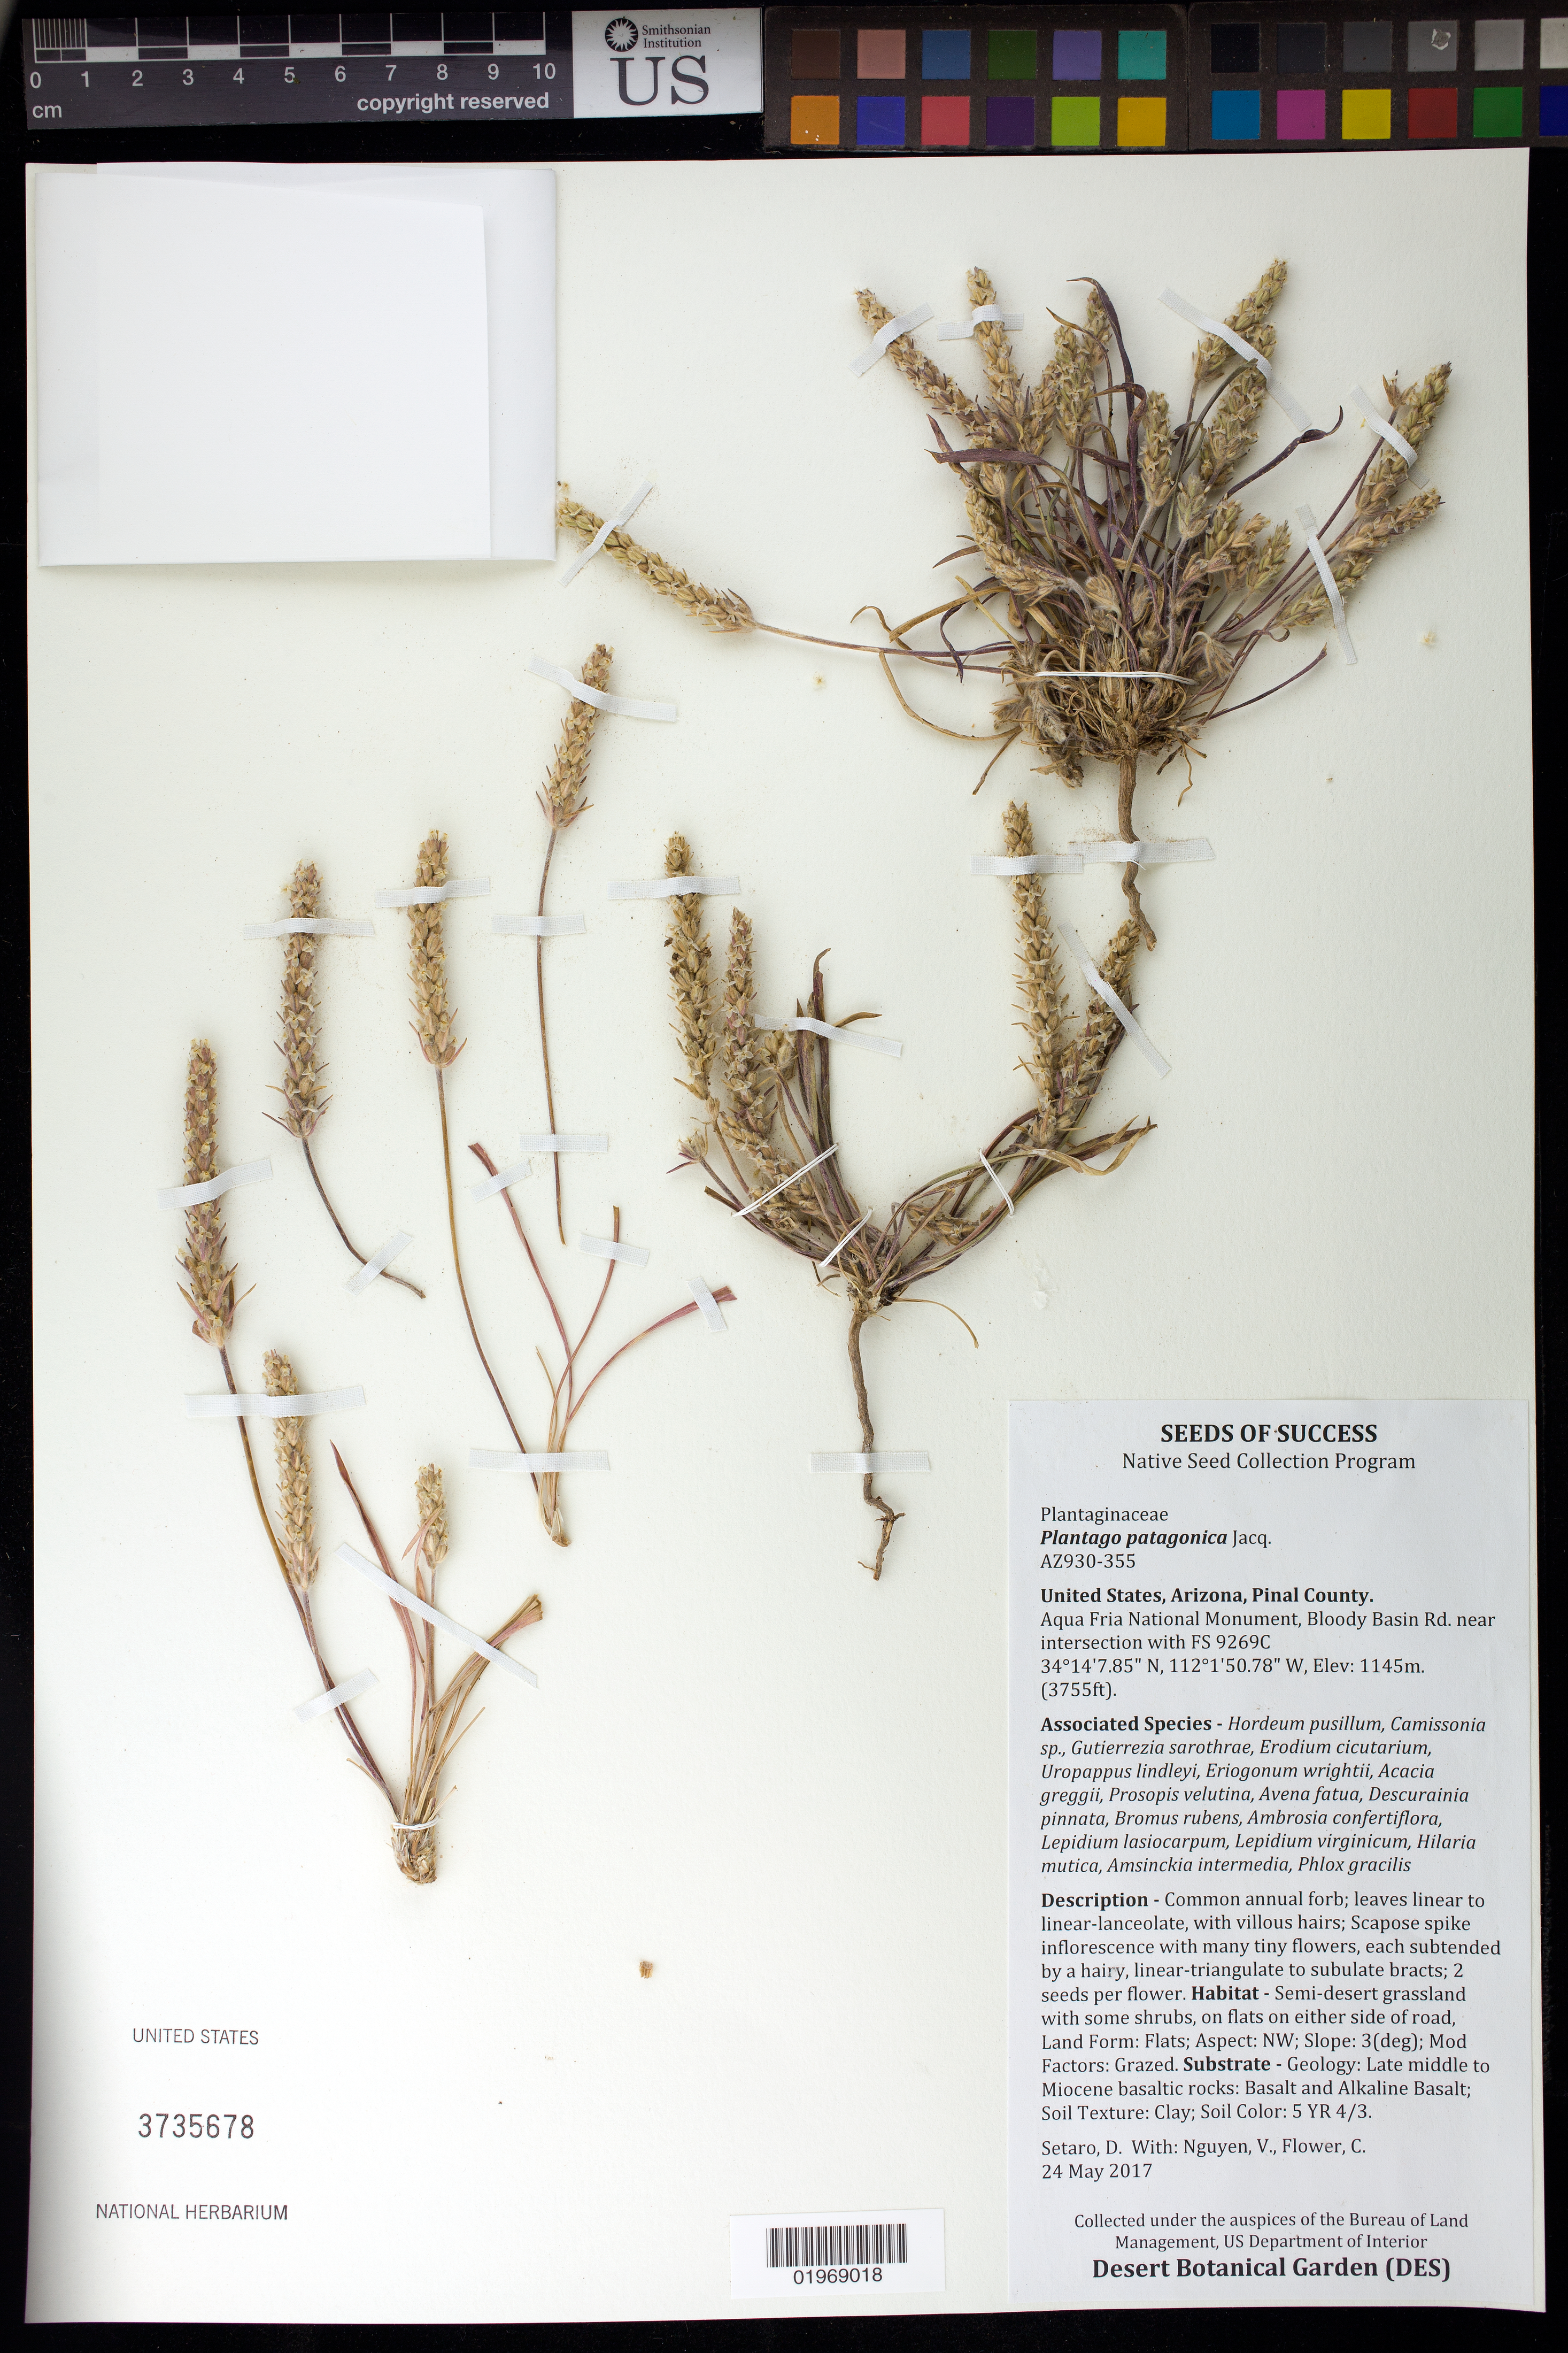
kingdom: Plantae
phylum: Tracheophyta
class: Magnoliopsida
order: Lamiales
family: Plantaginaceae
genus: Plantago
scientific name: Plantago patagonica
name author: Jacq.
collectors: D. Setaro, V. Nguyen & C. Flower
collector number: AZ930-355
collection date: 2017-05-24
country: United States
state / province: Arizona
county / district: Yavapai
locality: Aqua Fria National Monument, Bloody Basin Rd. near intersection with FS 9269C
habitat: Semi-desert grassland with some shrubs, on flats on either side of road. 143.1 Biotic Communities of the Southwest, Semidesert Grassland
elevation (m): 1145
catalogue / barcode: US 3735678